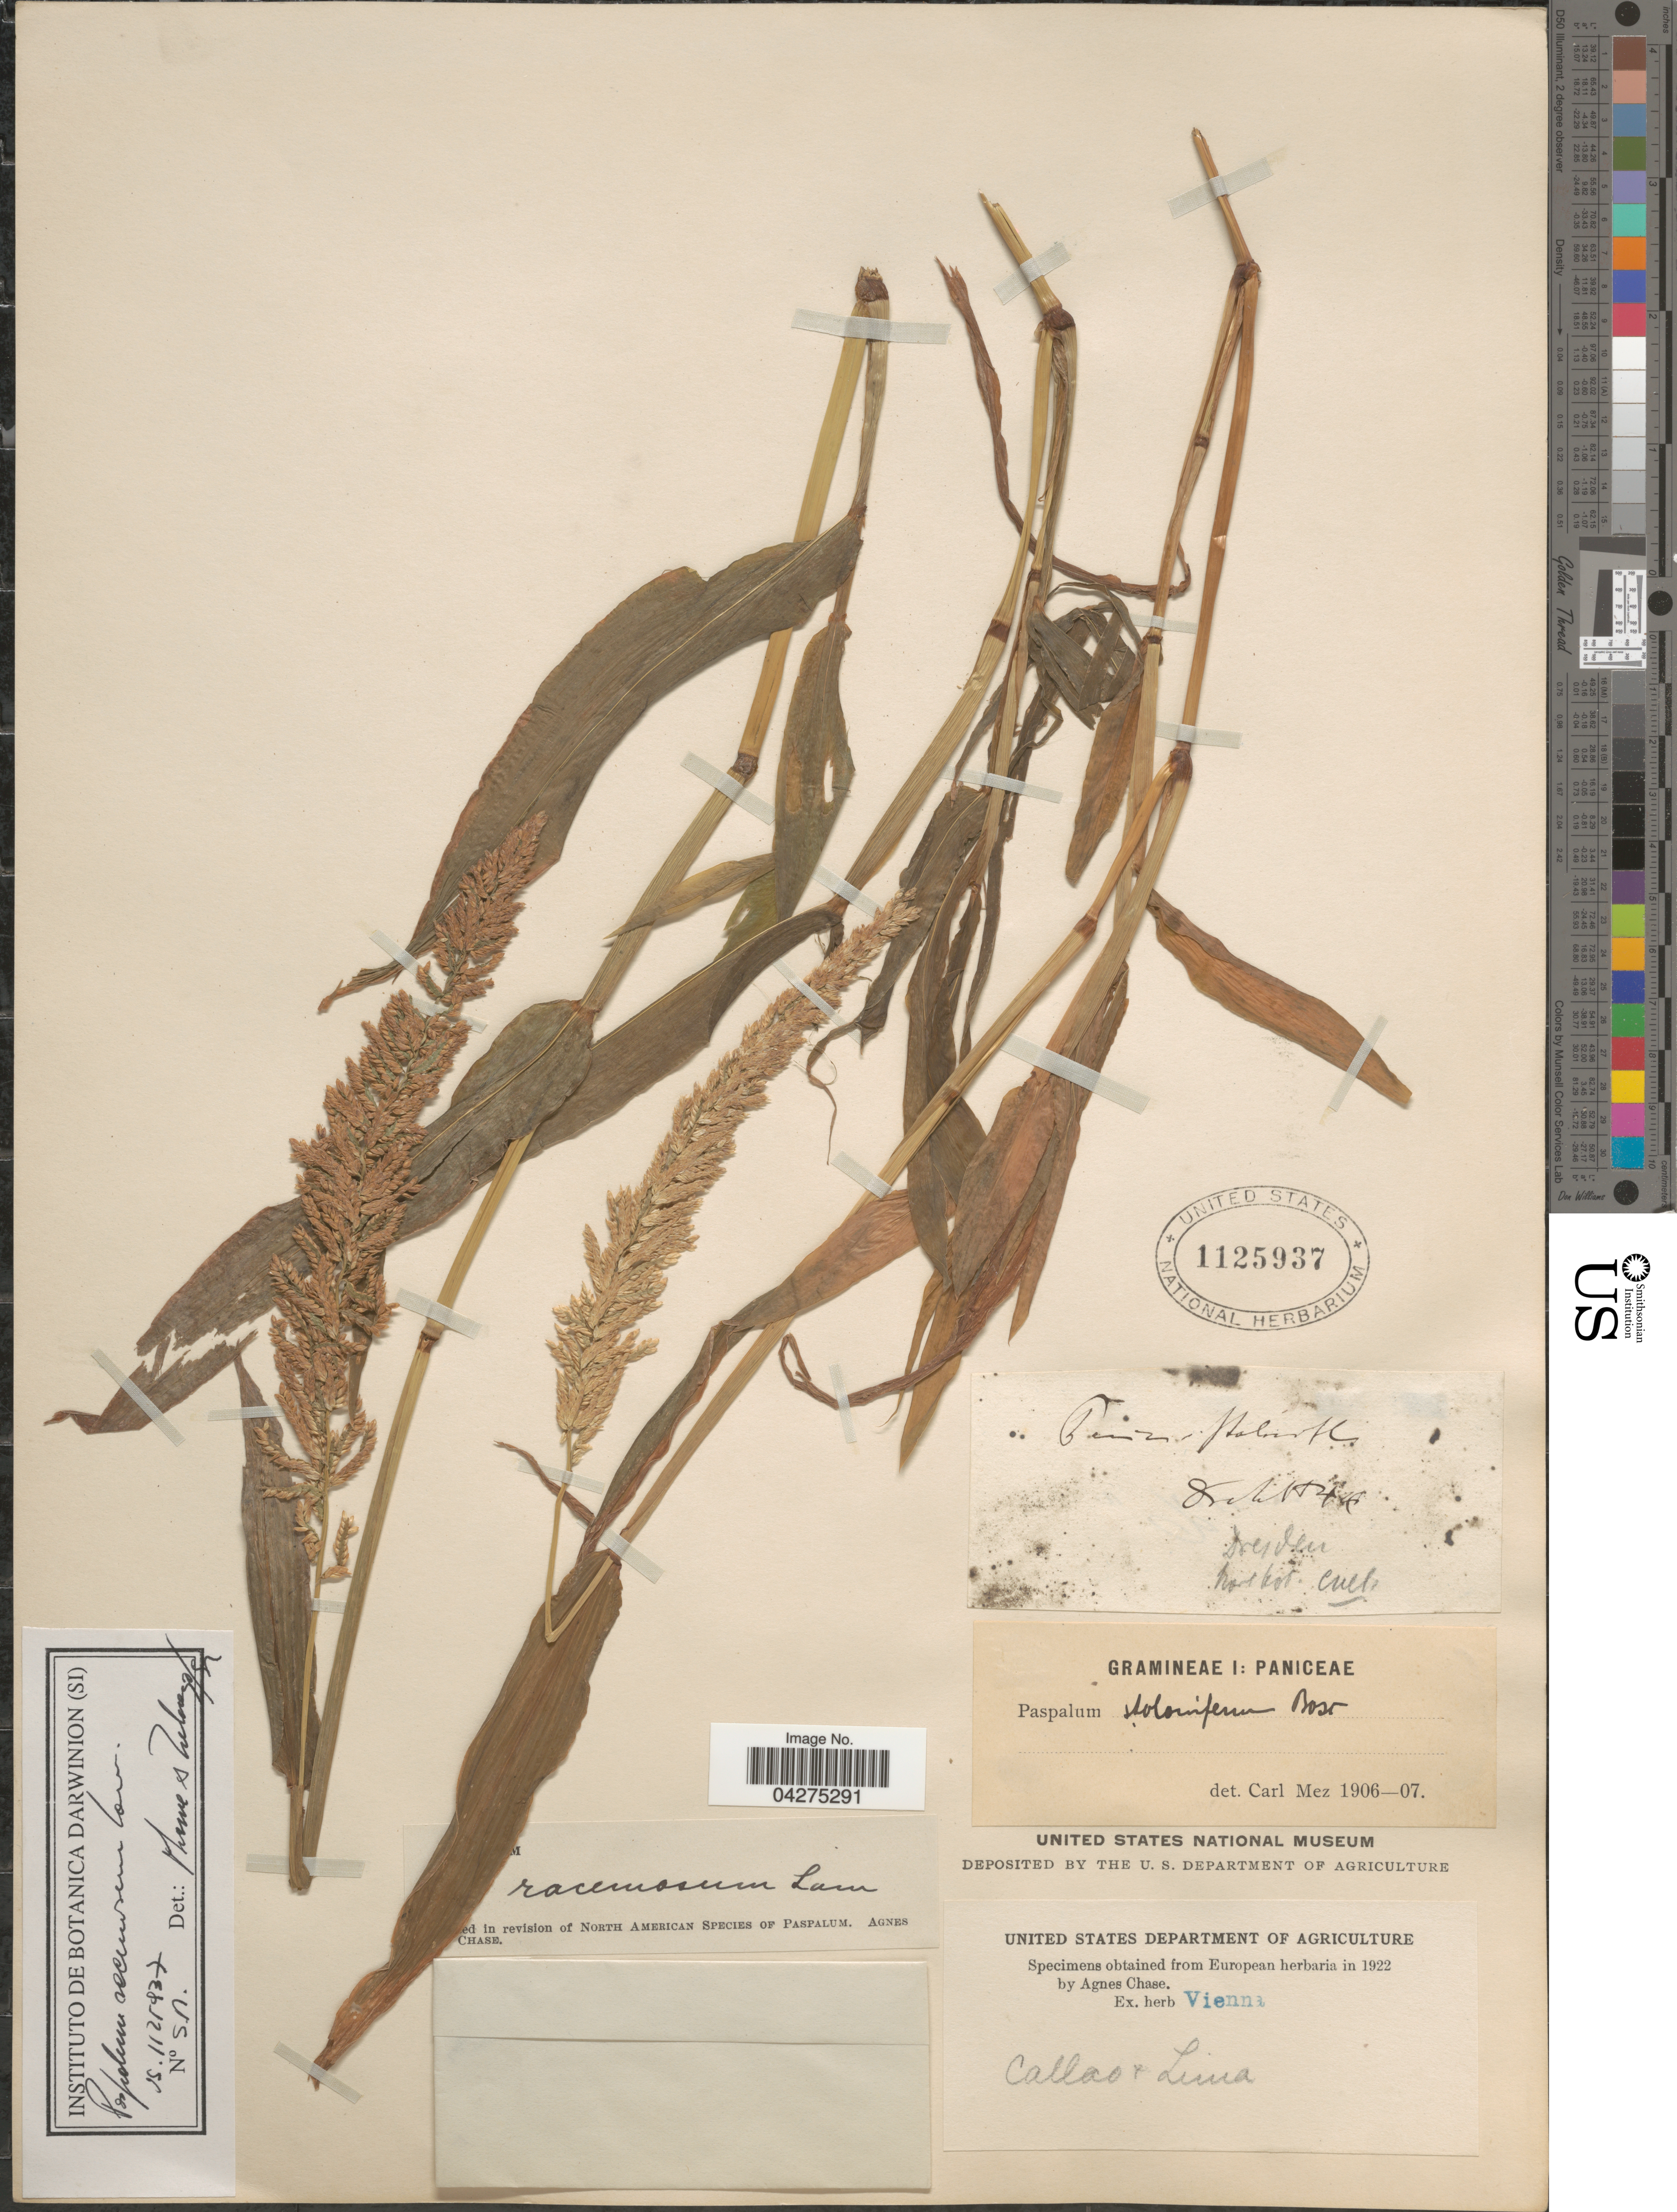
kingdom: Plantae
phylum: Tracheophyta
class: Liliopsida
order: Poales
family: Poaceae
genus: Paspalum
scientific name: Paspalum racemosum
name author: Lam.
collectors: Callas & Lima, --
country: Germany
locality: Dresden.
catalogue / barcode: US 1125937